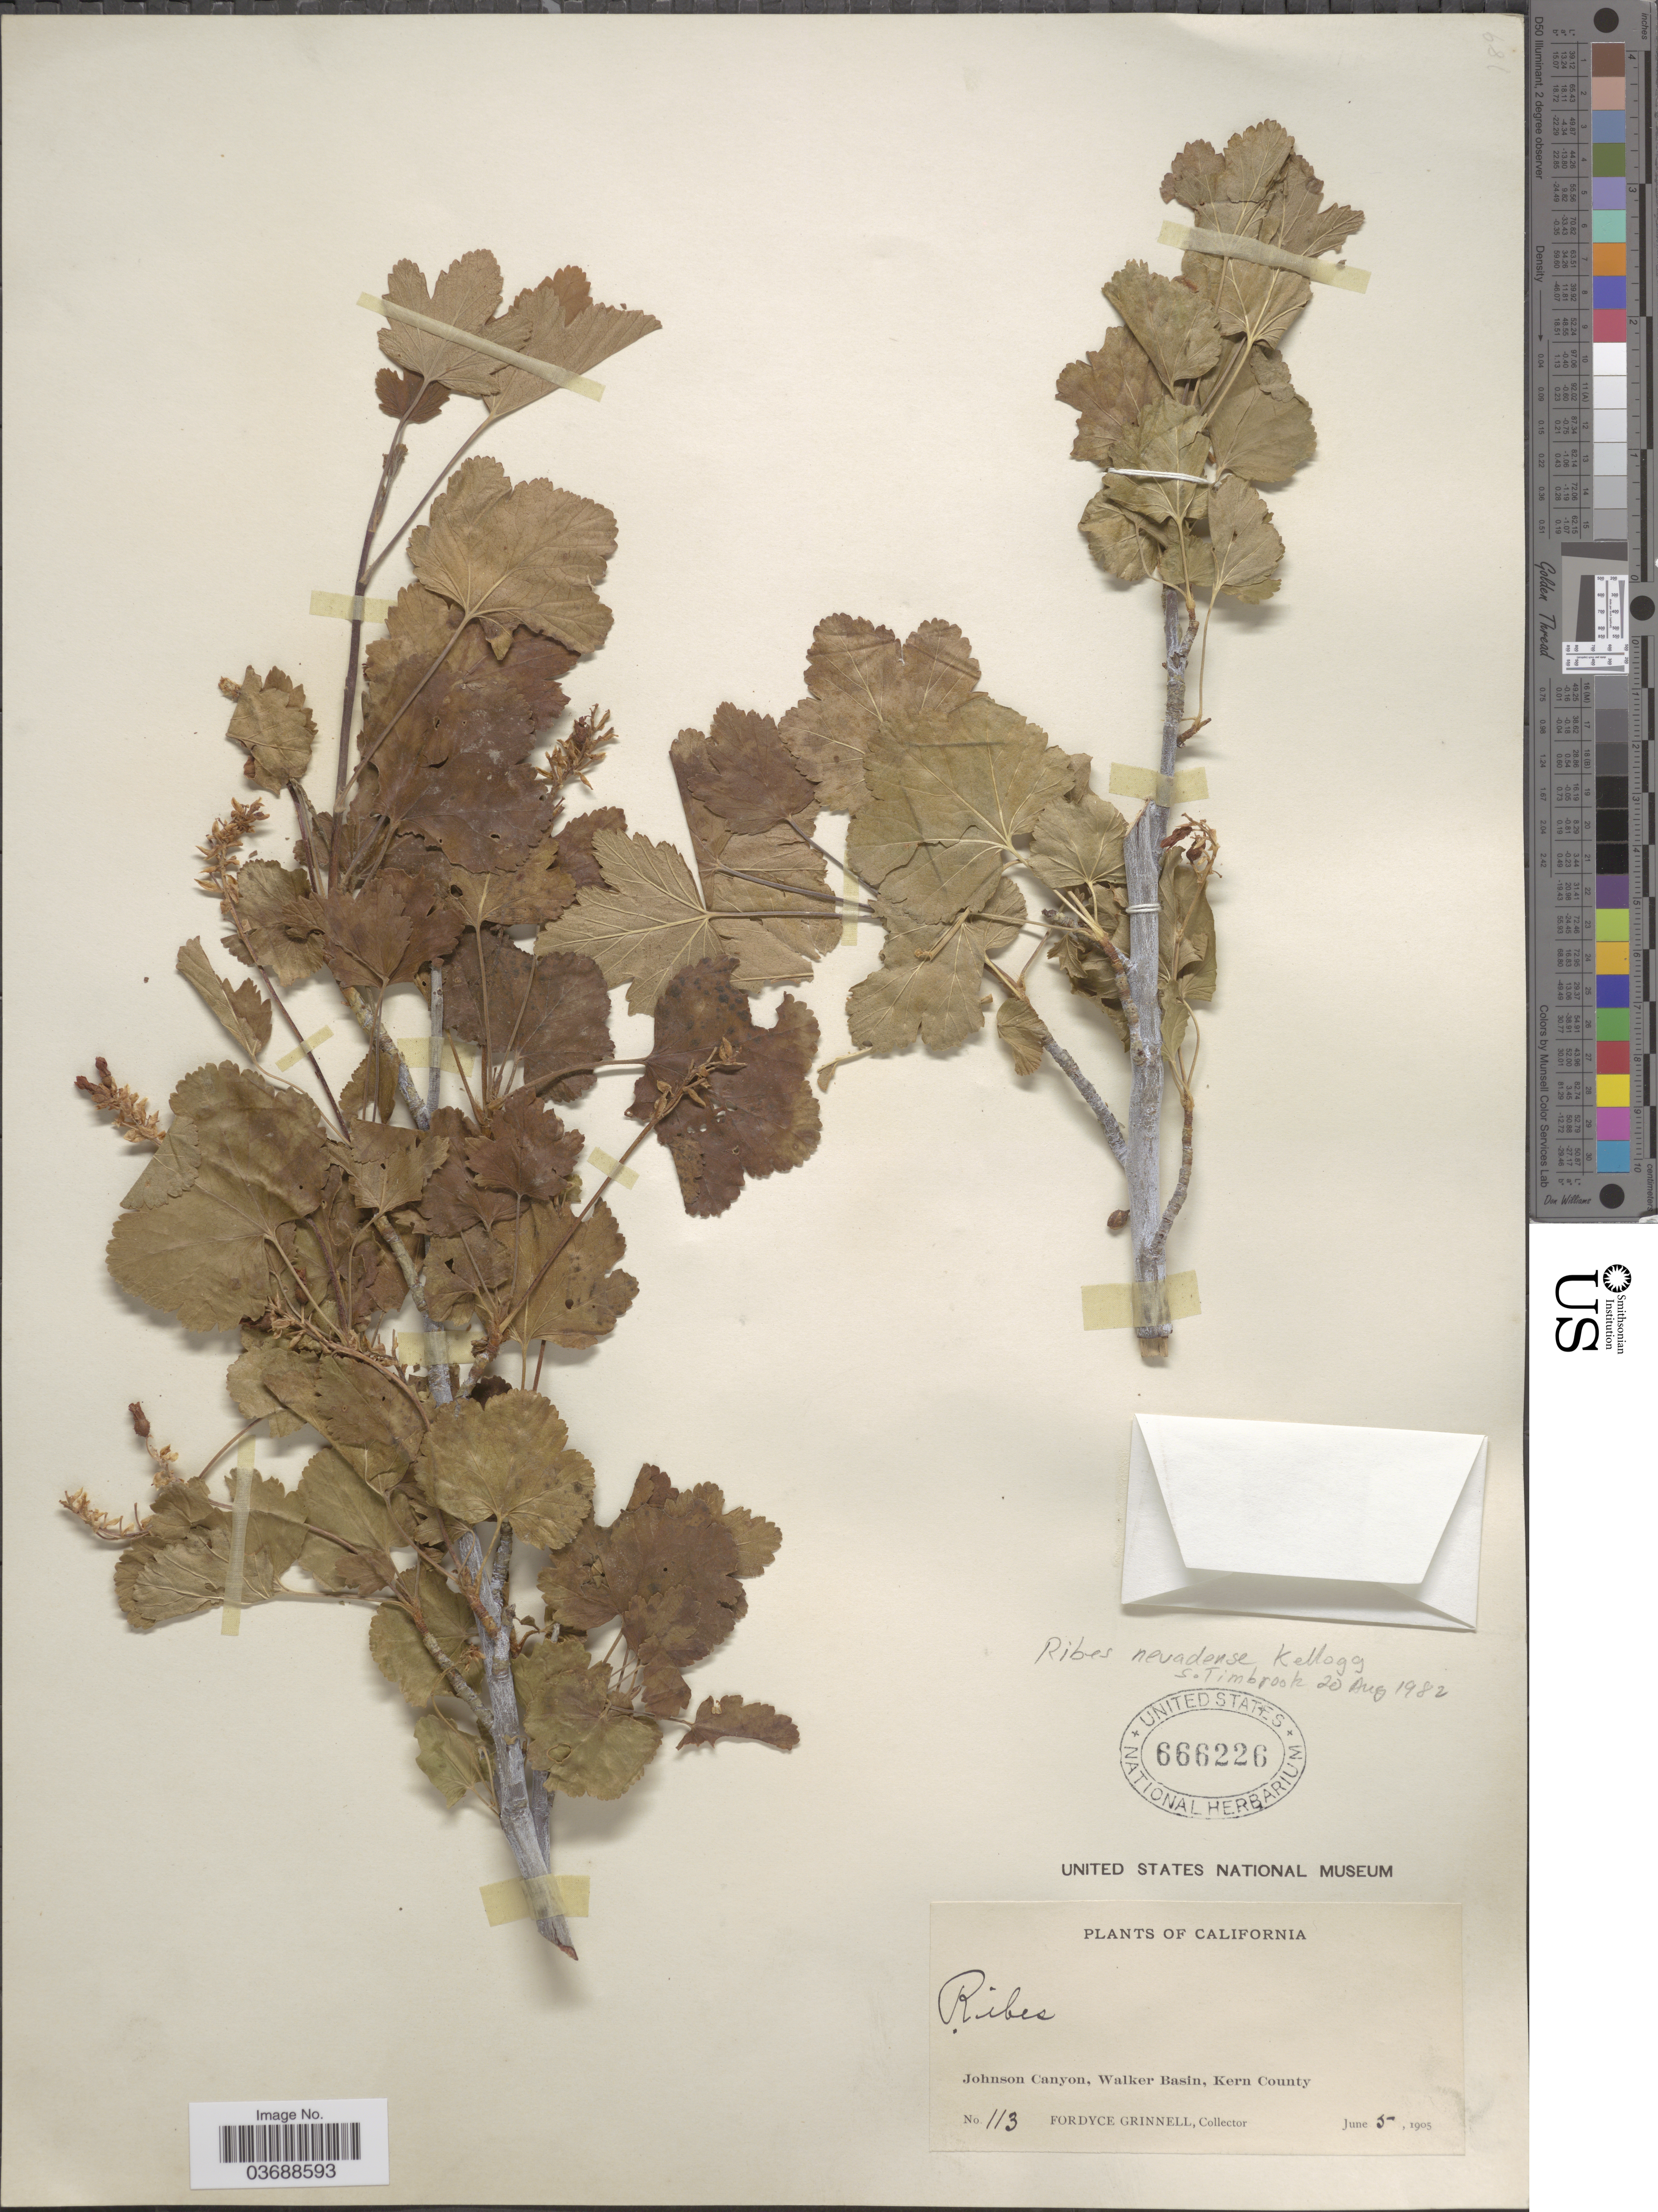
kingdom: Plantae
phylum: Tracheophyta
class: Magnoliopsida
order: Saxifragales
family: Grossulariaceae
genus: Ribes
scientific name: Ribes nevadense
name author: Kellogg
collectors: F. Grinnell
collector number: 113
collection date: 1905-06-05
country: United States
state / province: California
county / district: Kern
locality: Johnson Canyon, Walker Basin, Kern County.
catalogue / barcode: US 666226